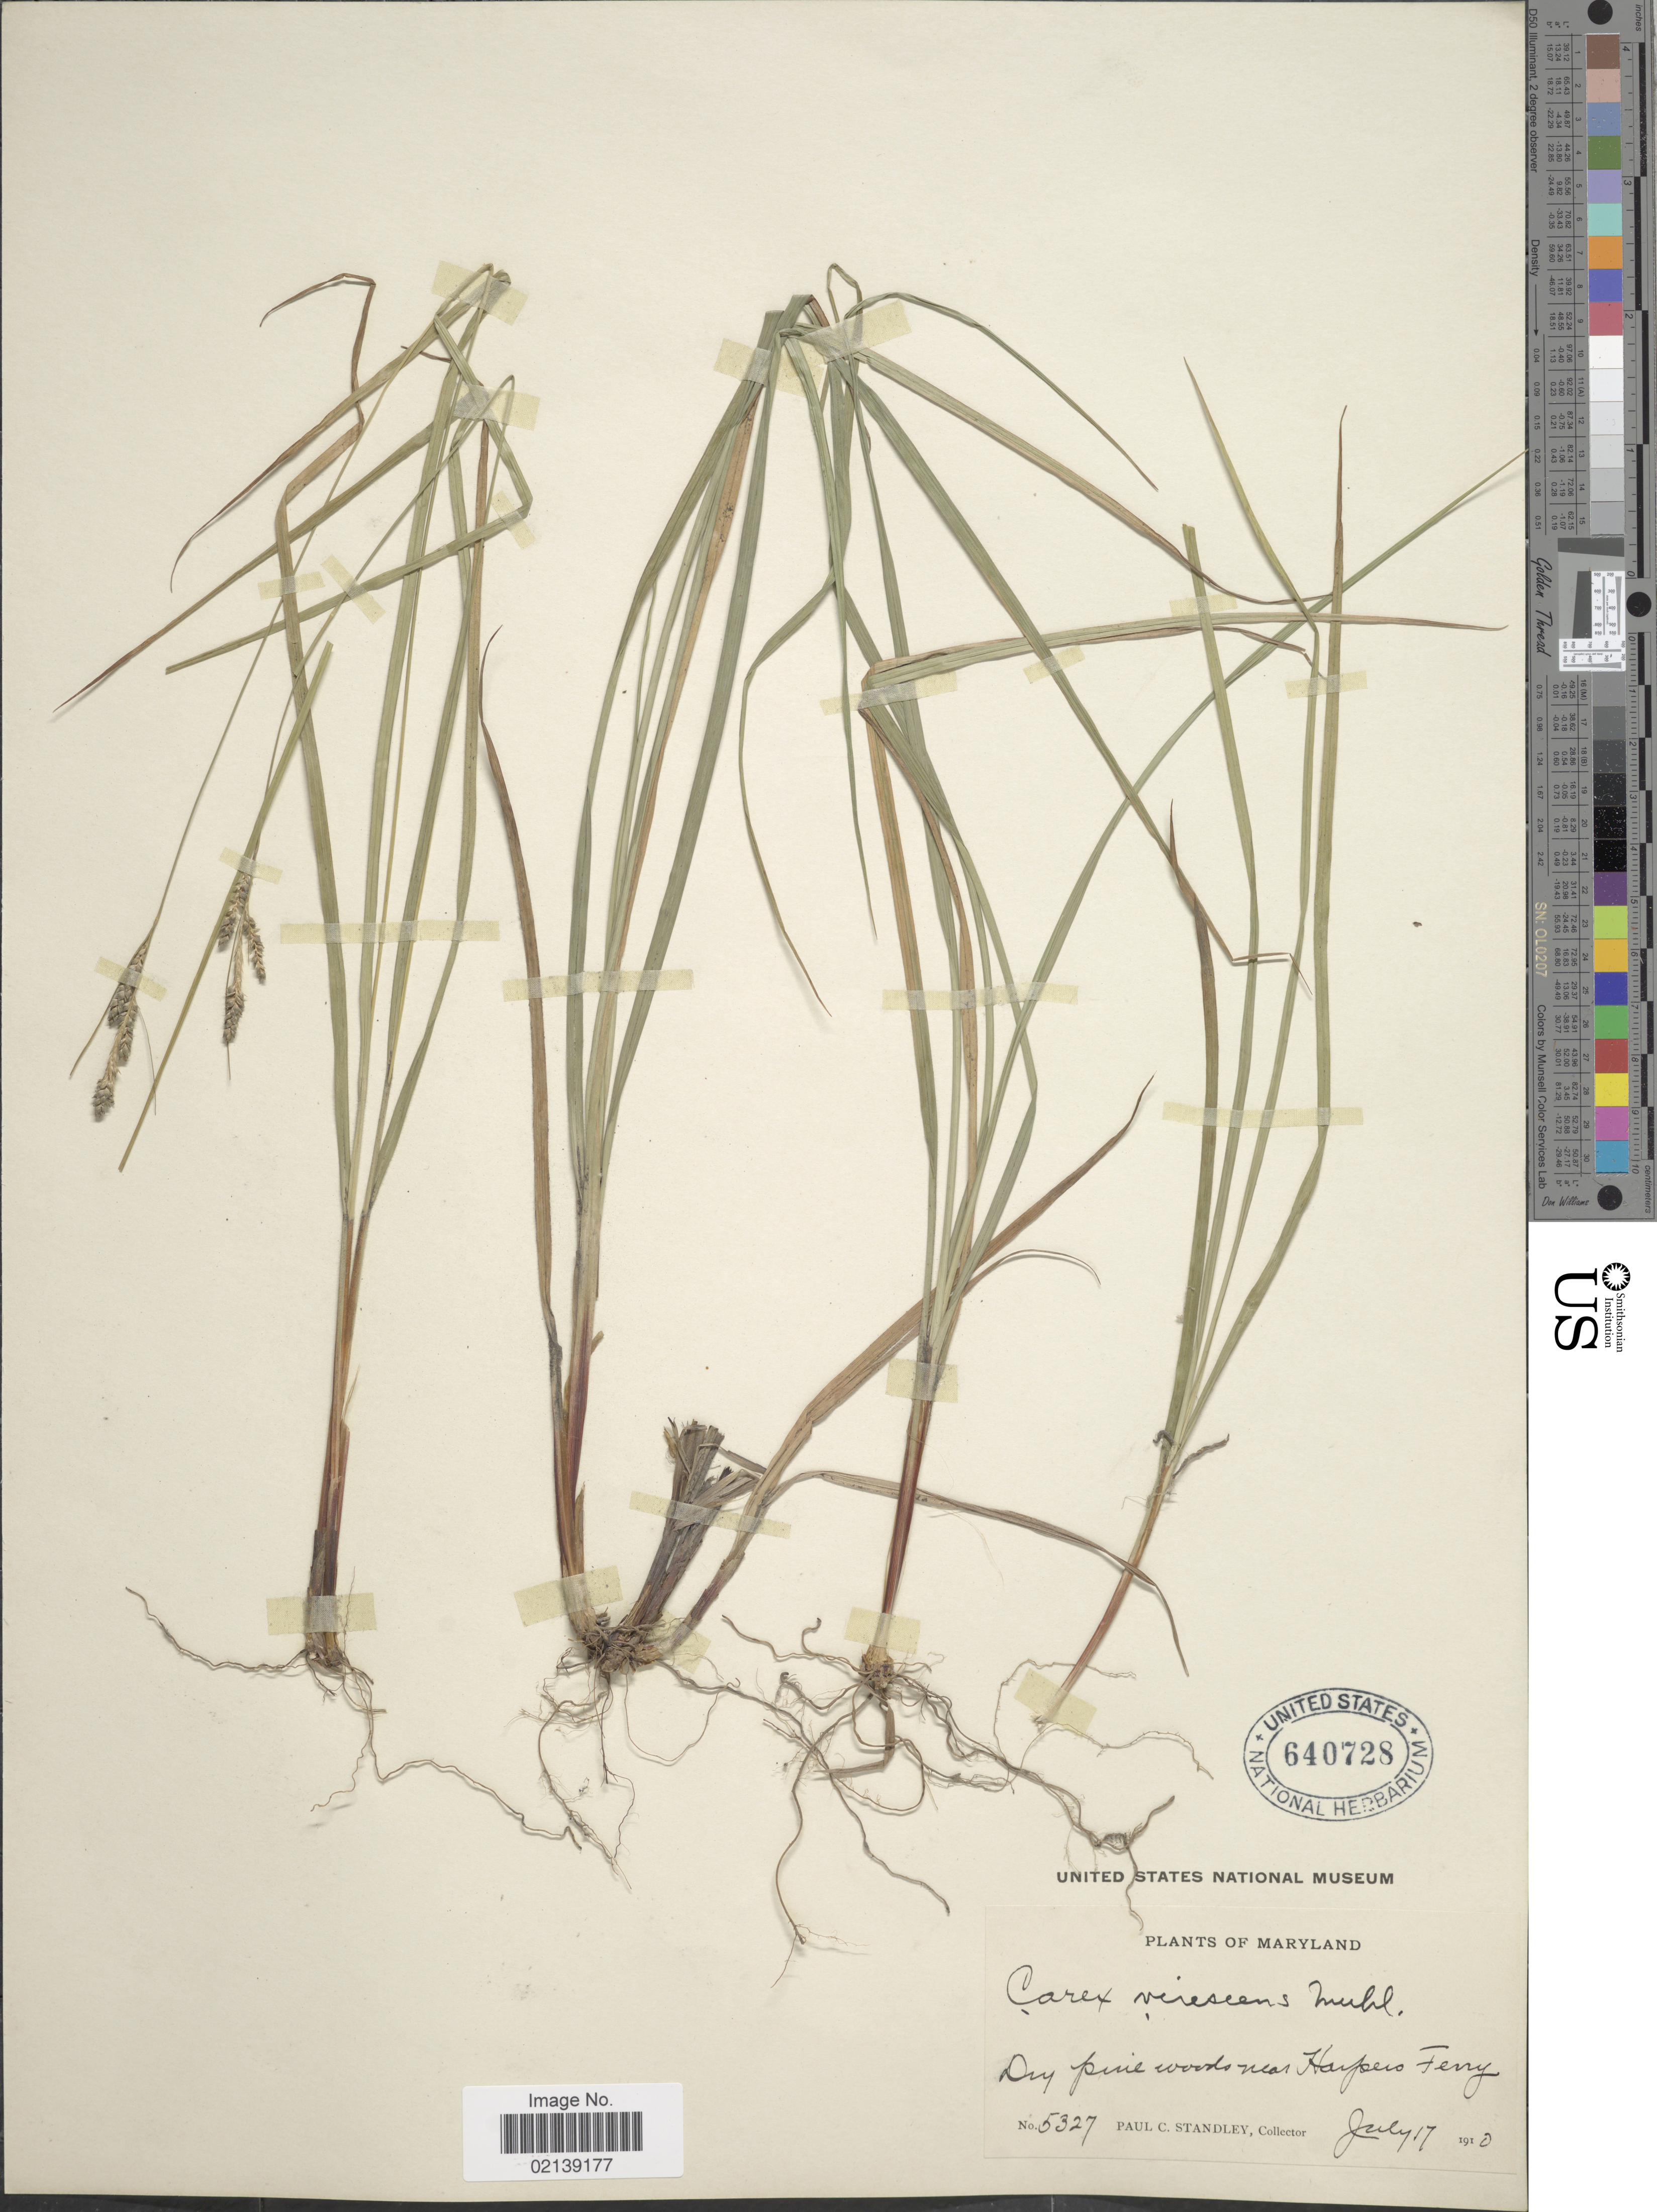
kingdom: Plantae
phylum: Tracheophyta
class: Liliopsida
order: Poales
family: Cyperaceae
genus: Carex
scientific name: Carex virescens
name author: Muhl. ex Willd.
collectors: P. C. Standley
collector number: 5327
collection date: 1910-07-17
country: United States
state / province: Maryland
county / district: Washington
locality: Dry pine woods near Harpers Ferry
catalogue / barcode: US 640728